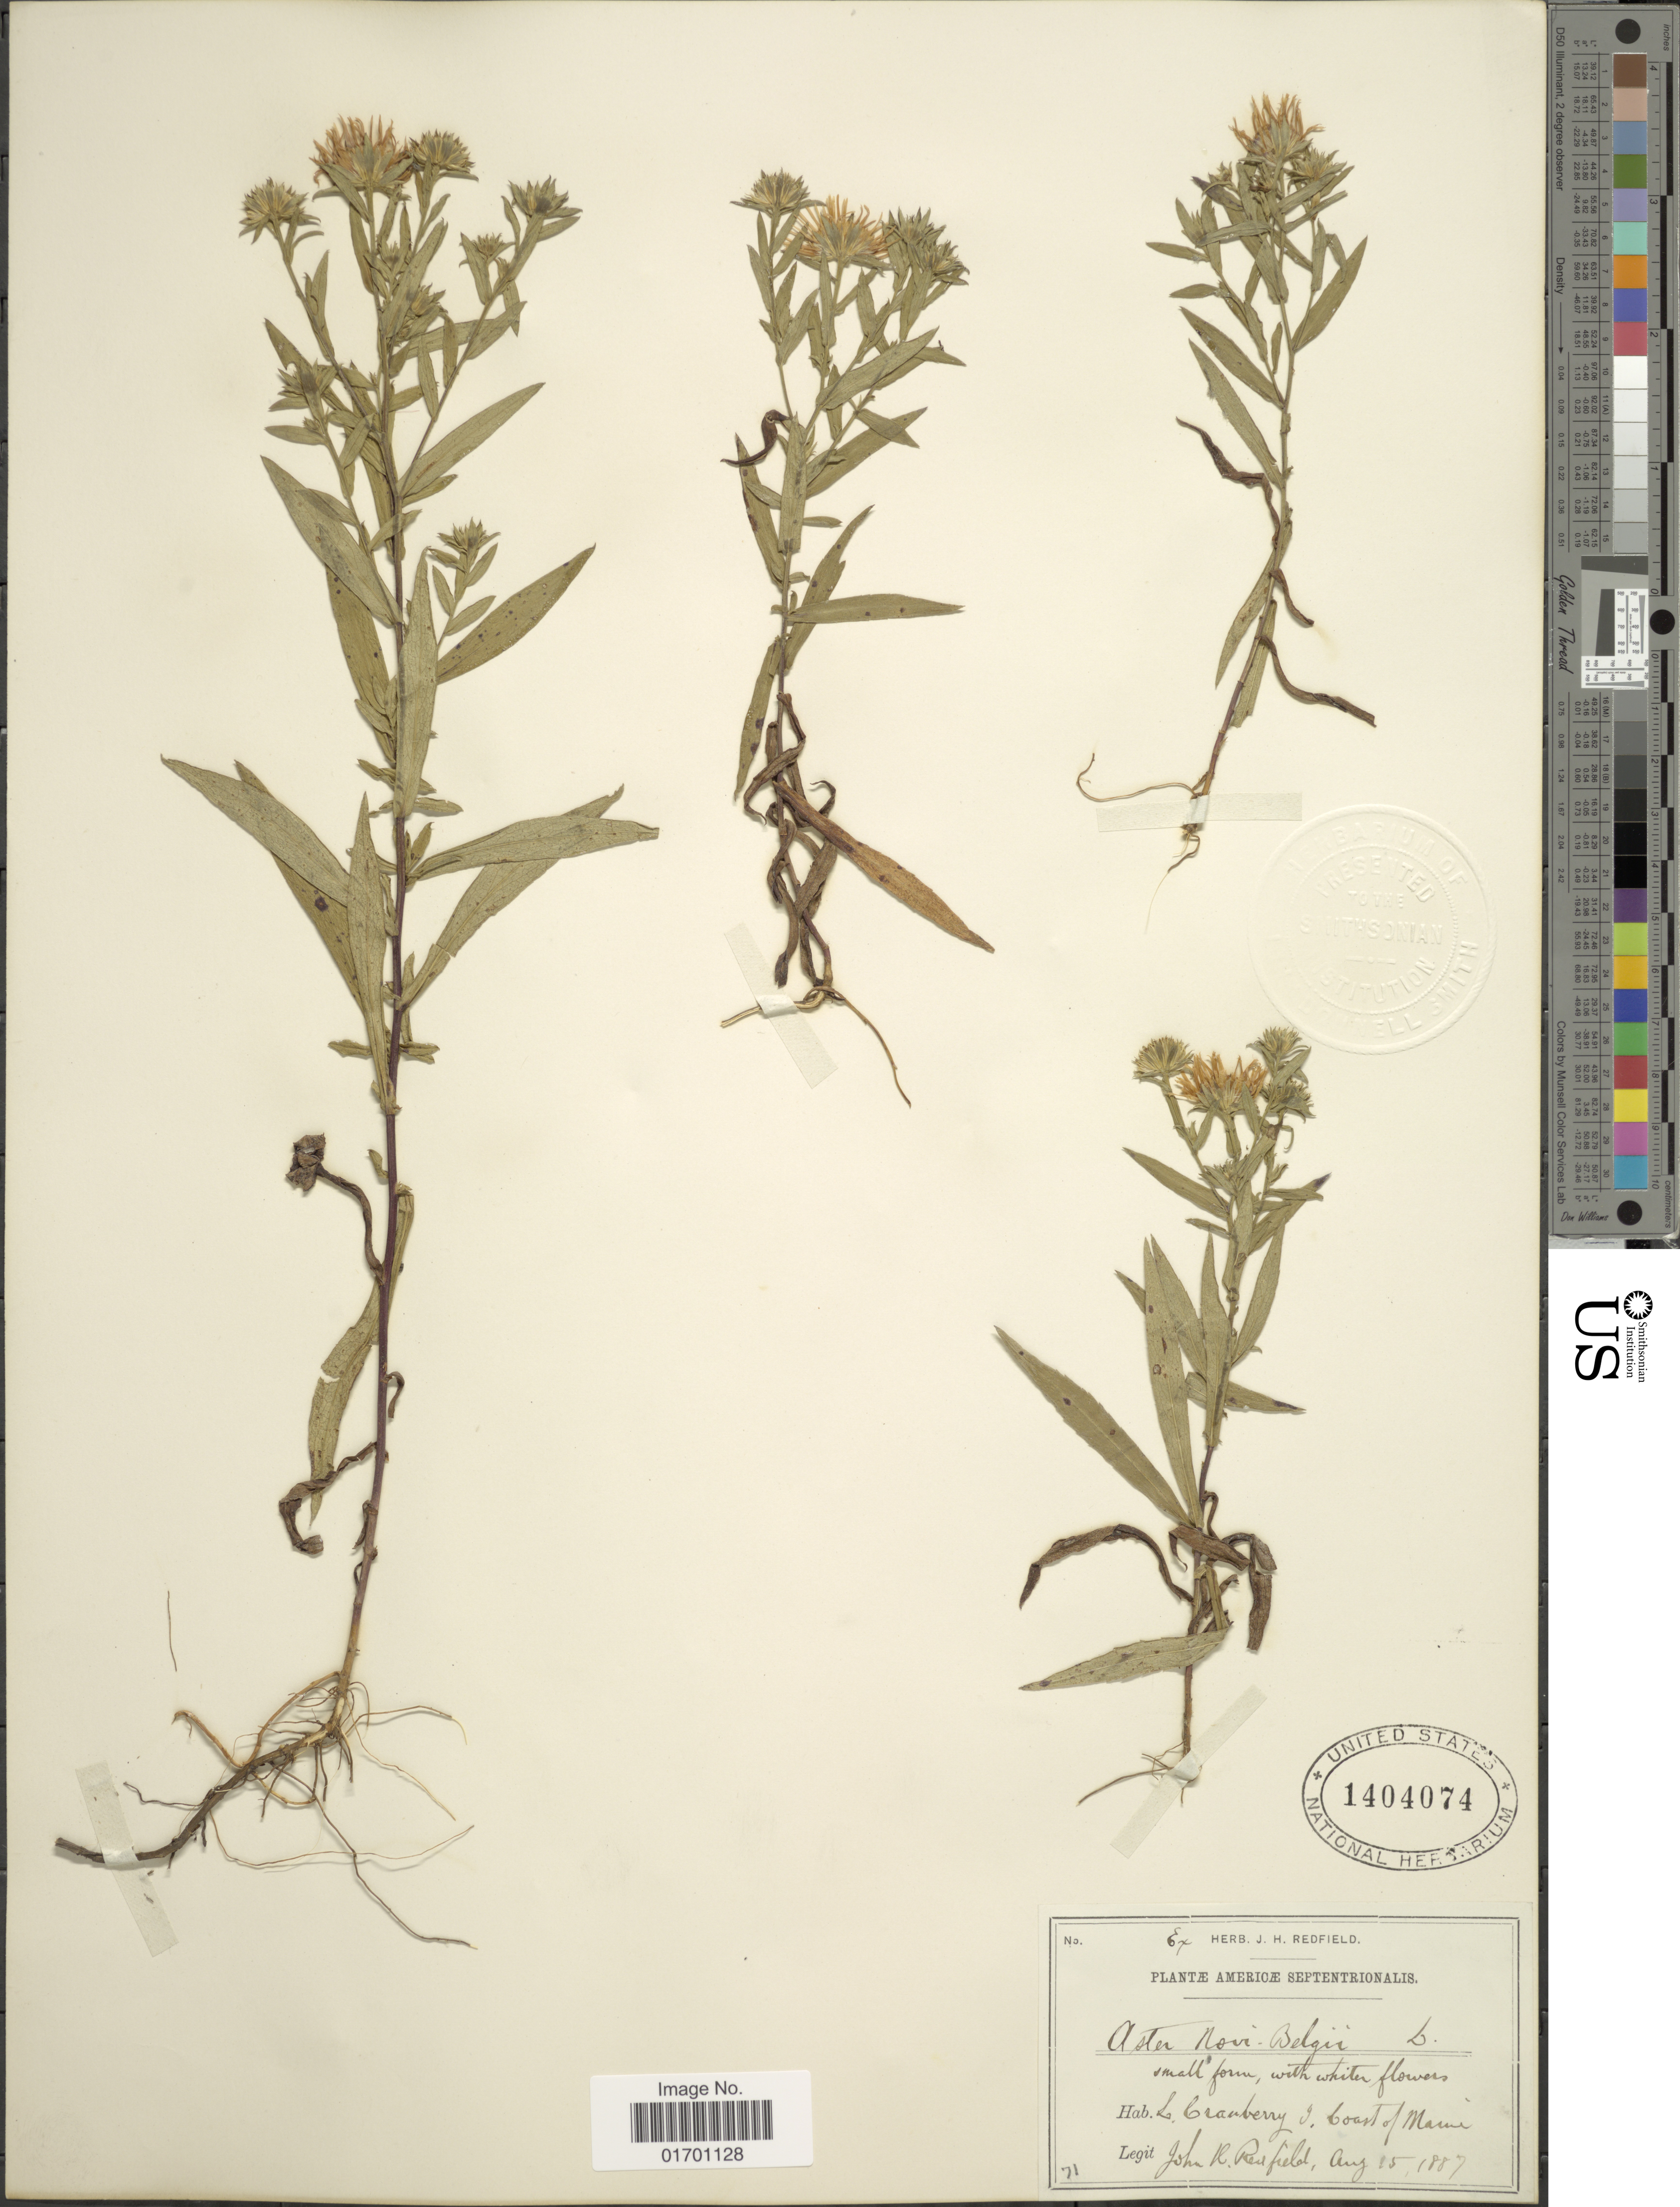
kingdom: Plantae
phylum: Tracheophyta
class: Magnoliopsida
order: Asterales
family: Asteraceae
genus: Symphyotrichum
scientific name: Symphyotrichum novi-belgii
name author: (L.) G.L. Nesom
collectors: J. Redfield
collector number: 71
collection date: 1887-08-15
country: United States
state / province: Maine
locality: L. Cranberry S. Coast of Maine.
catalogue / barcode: US 1404074